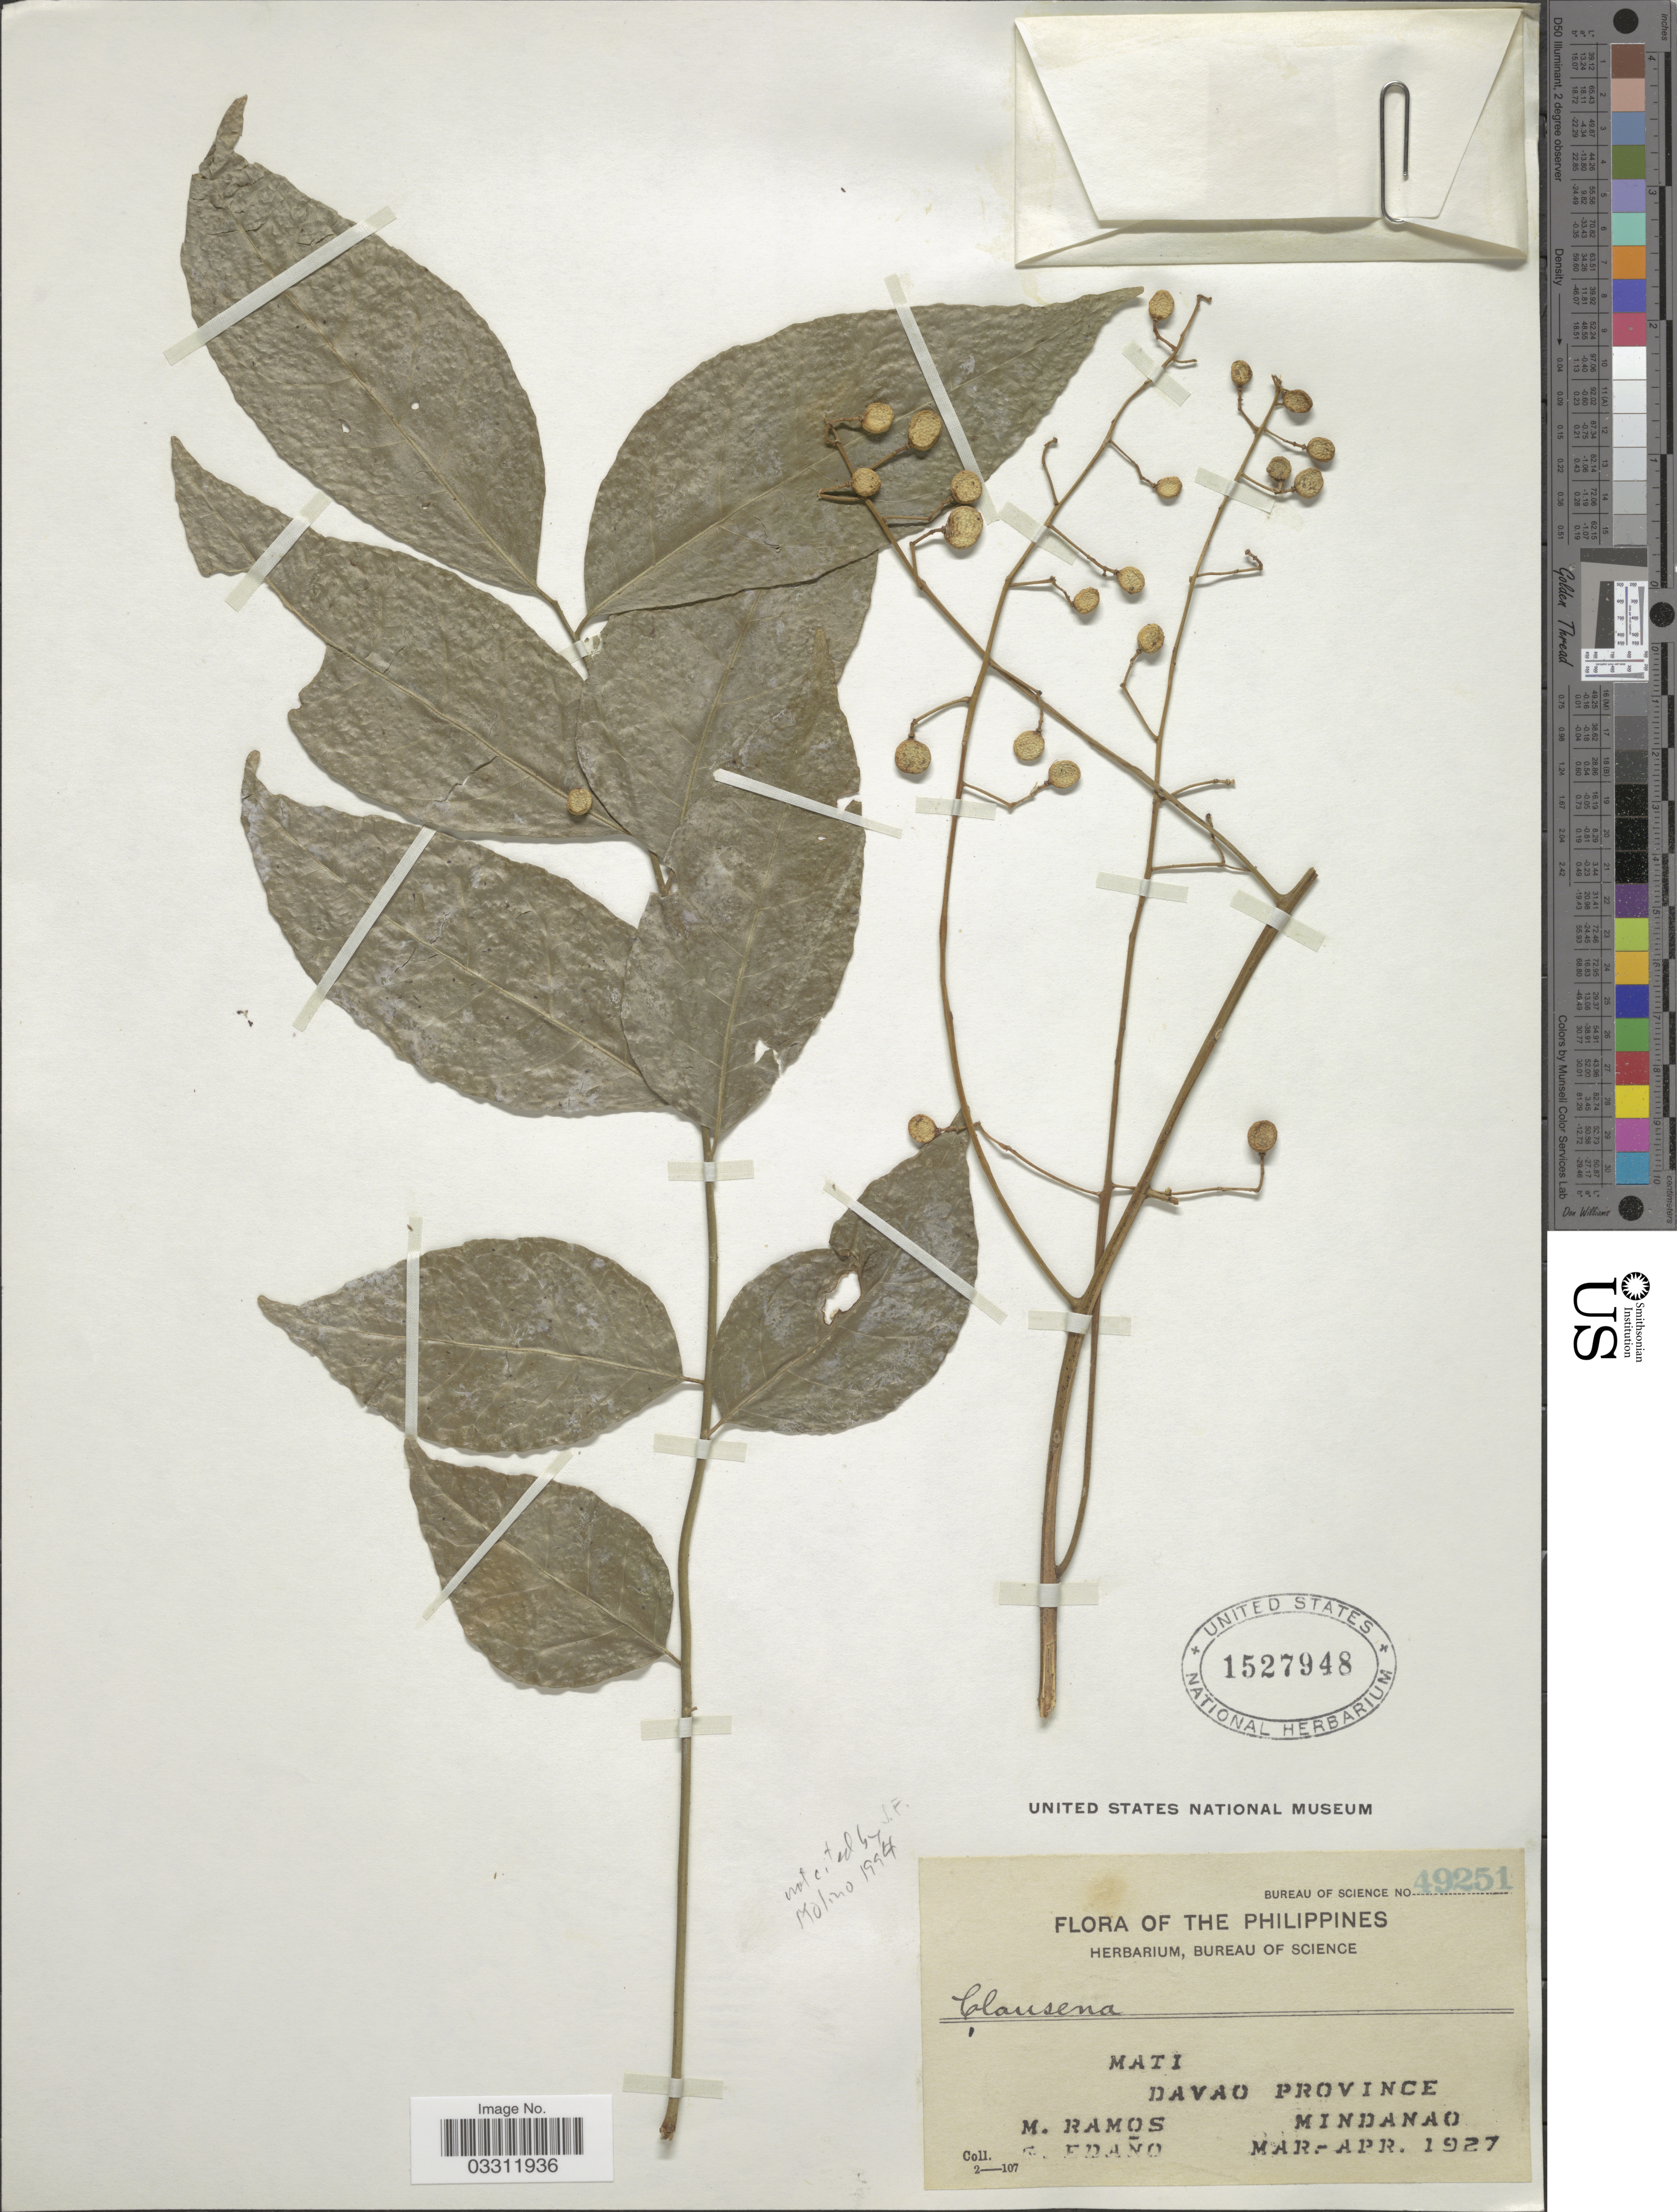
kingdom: Plantae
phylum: Tracheophyta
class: Magnoliopsida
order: Sapindales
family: Rutaceae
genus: Clausena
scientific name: Clausena sp.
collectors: M. Ramos & G. Edaño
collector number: Bureau of Science 49251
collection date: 1927-03/1927-04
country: Philippines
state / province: Davao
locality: Mati. Davao Province. Mindanao.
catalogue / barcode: US 1527948